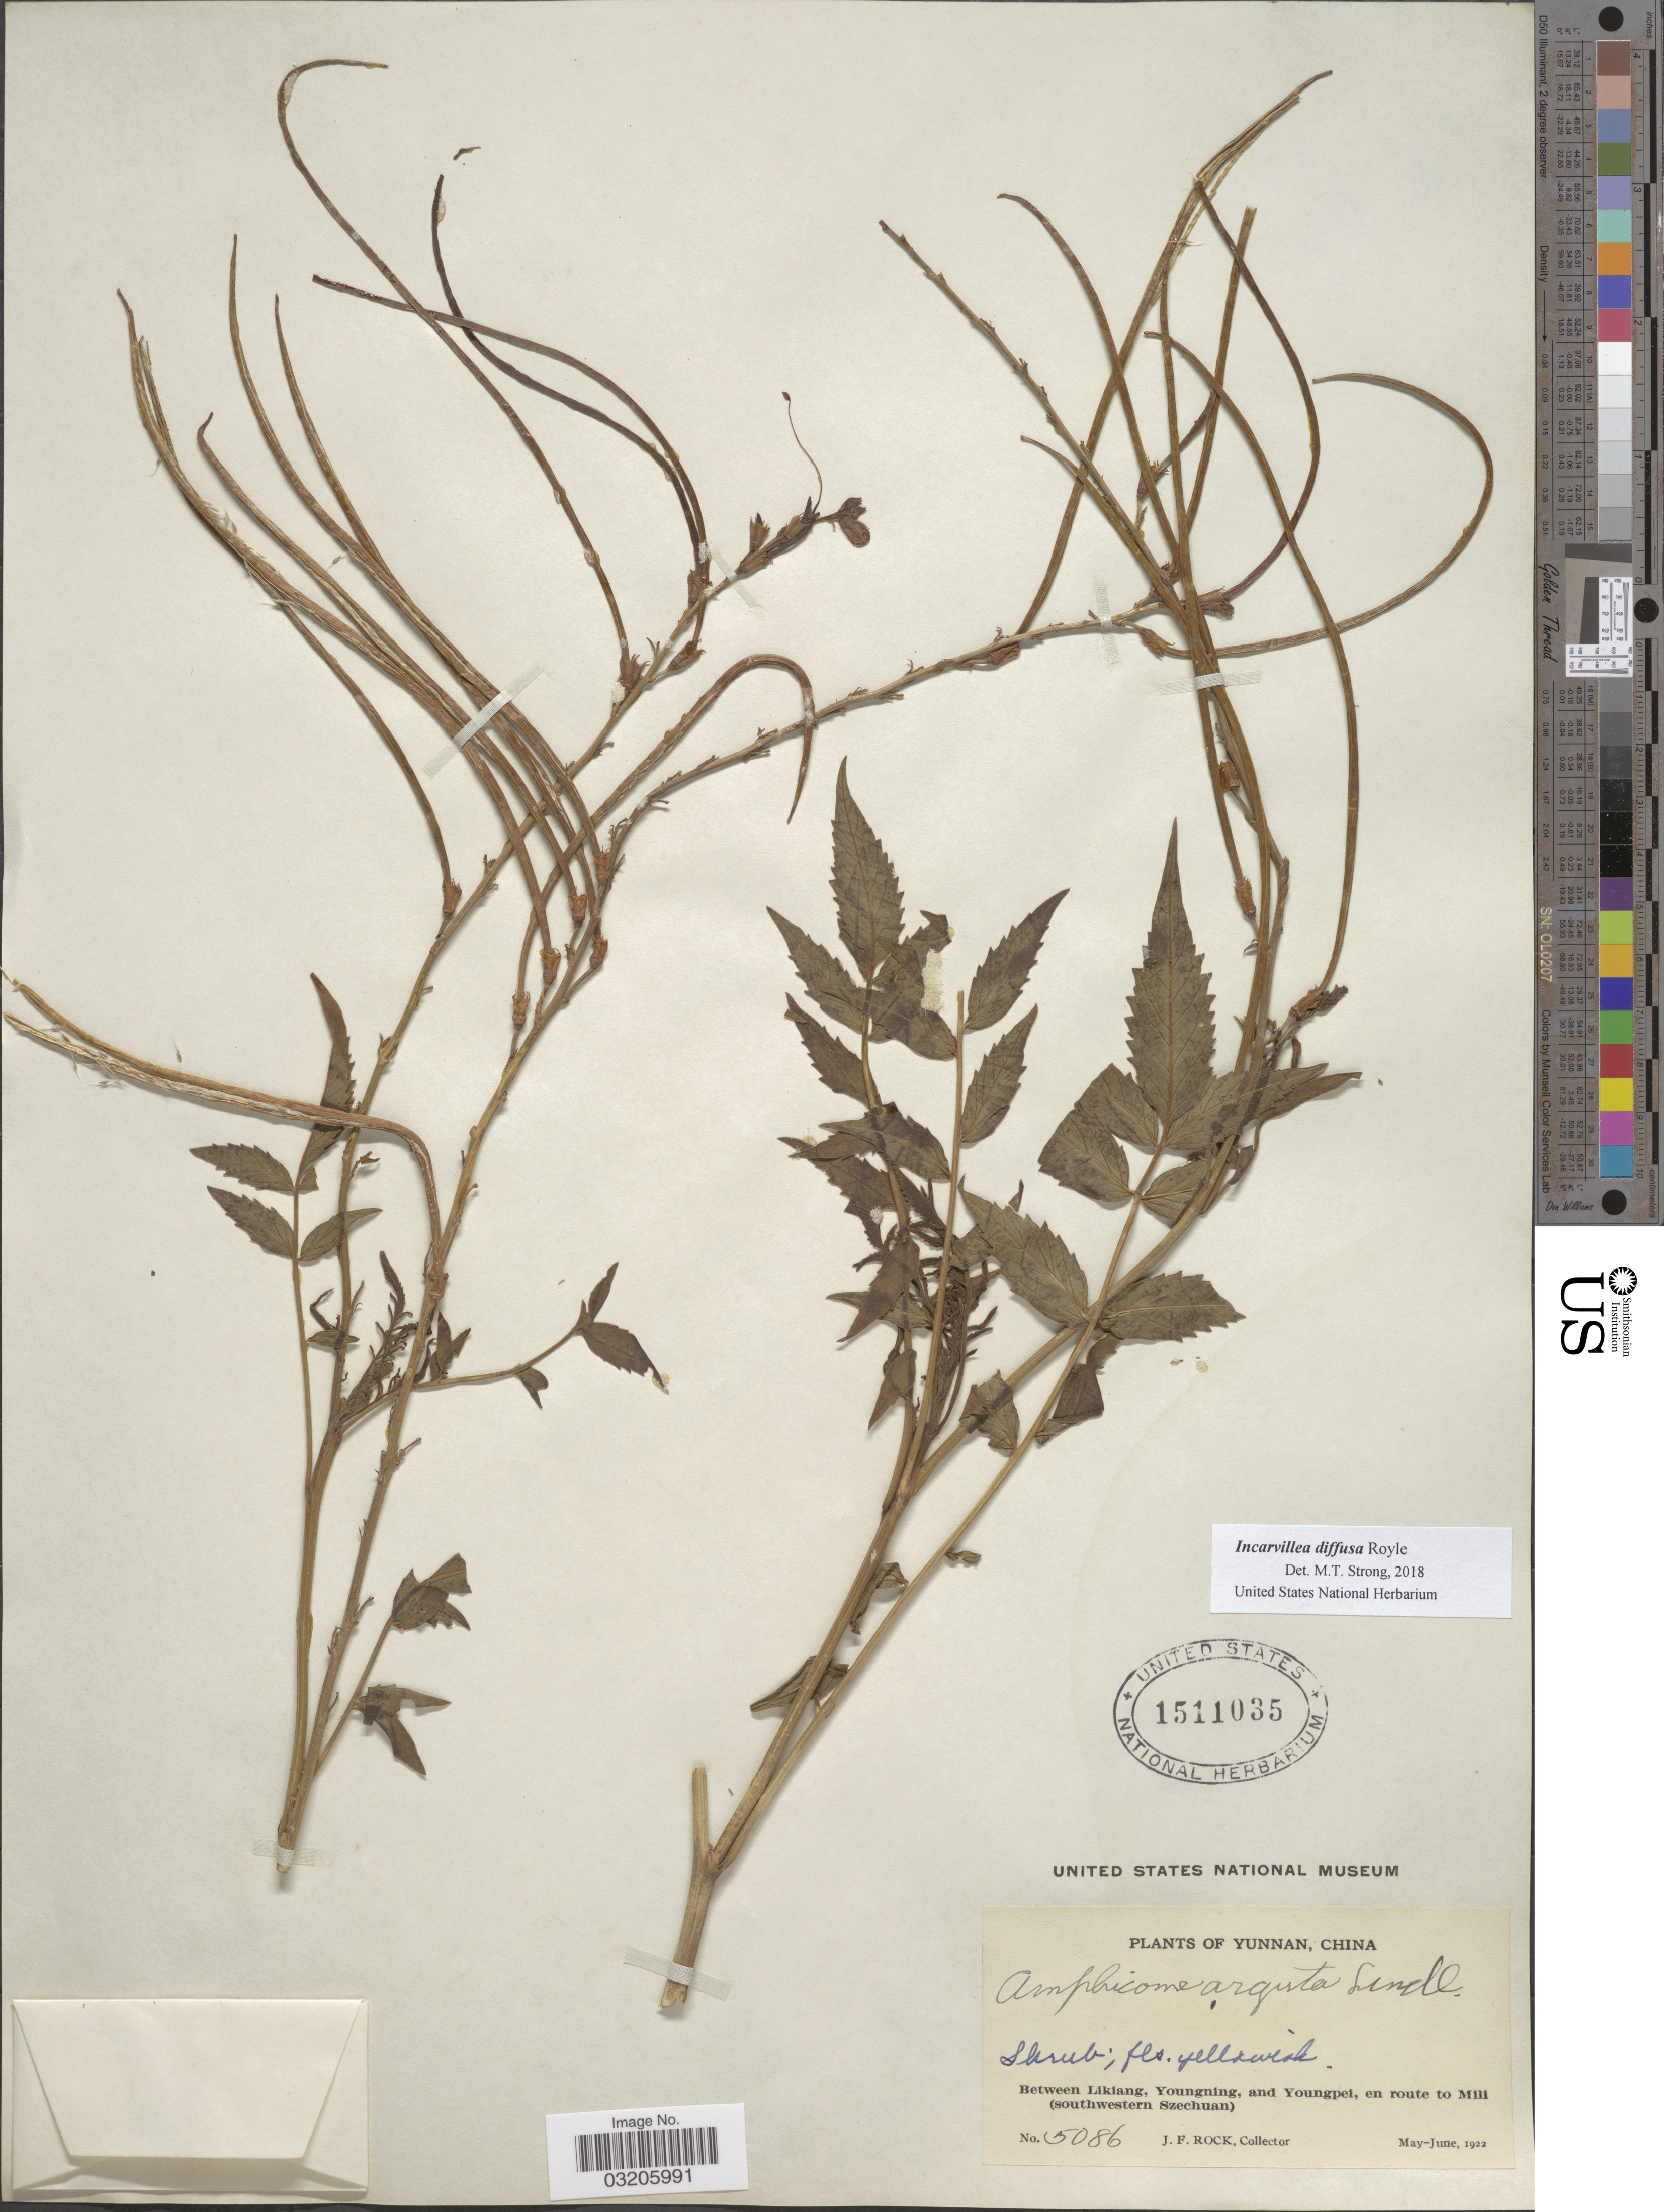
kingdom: Plantae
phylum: Tracheophyta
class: Magnoliopsida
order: Lamiales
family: Bignoniaceae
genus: Incarvillea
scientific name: Incarvillea diffusa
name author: Royle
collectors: J. Rock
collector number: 5086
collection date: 1922-05/1922-06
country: China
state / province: Yunnan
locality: Between Likiang, Youngning, and Youngpei, en route to Mili (southwestern Szechuan).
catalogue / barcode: US 1511035